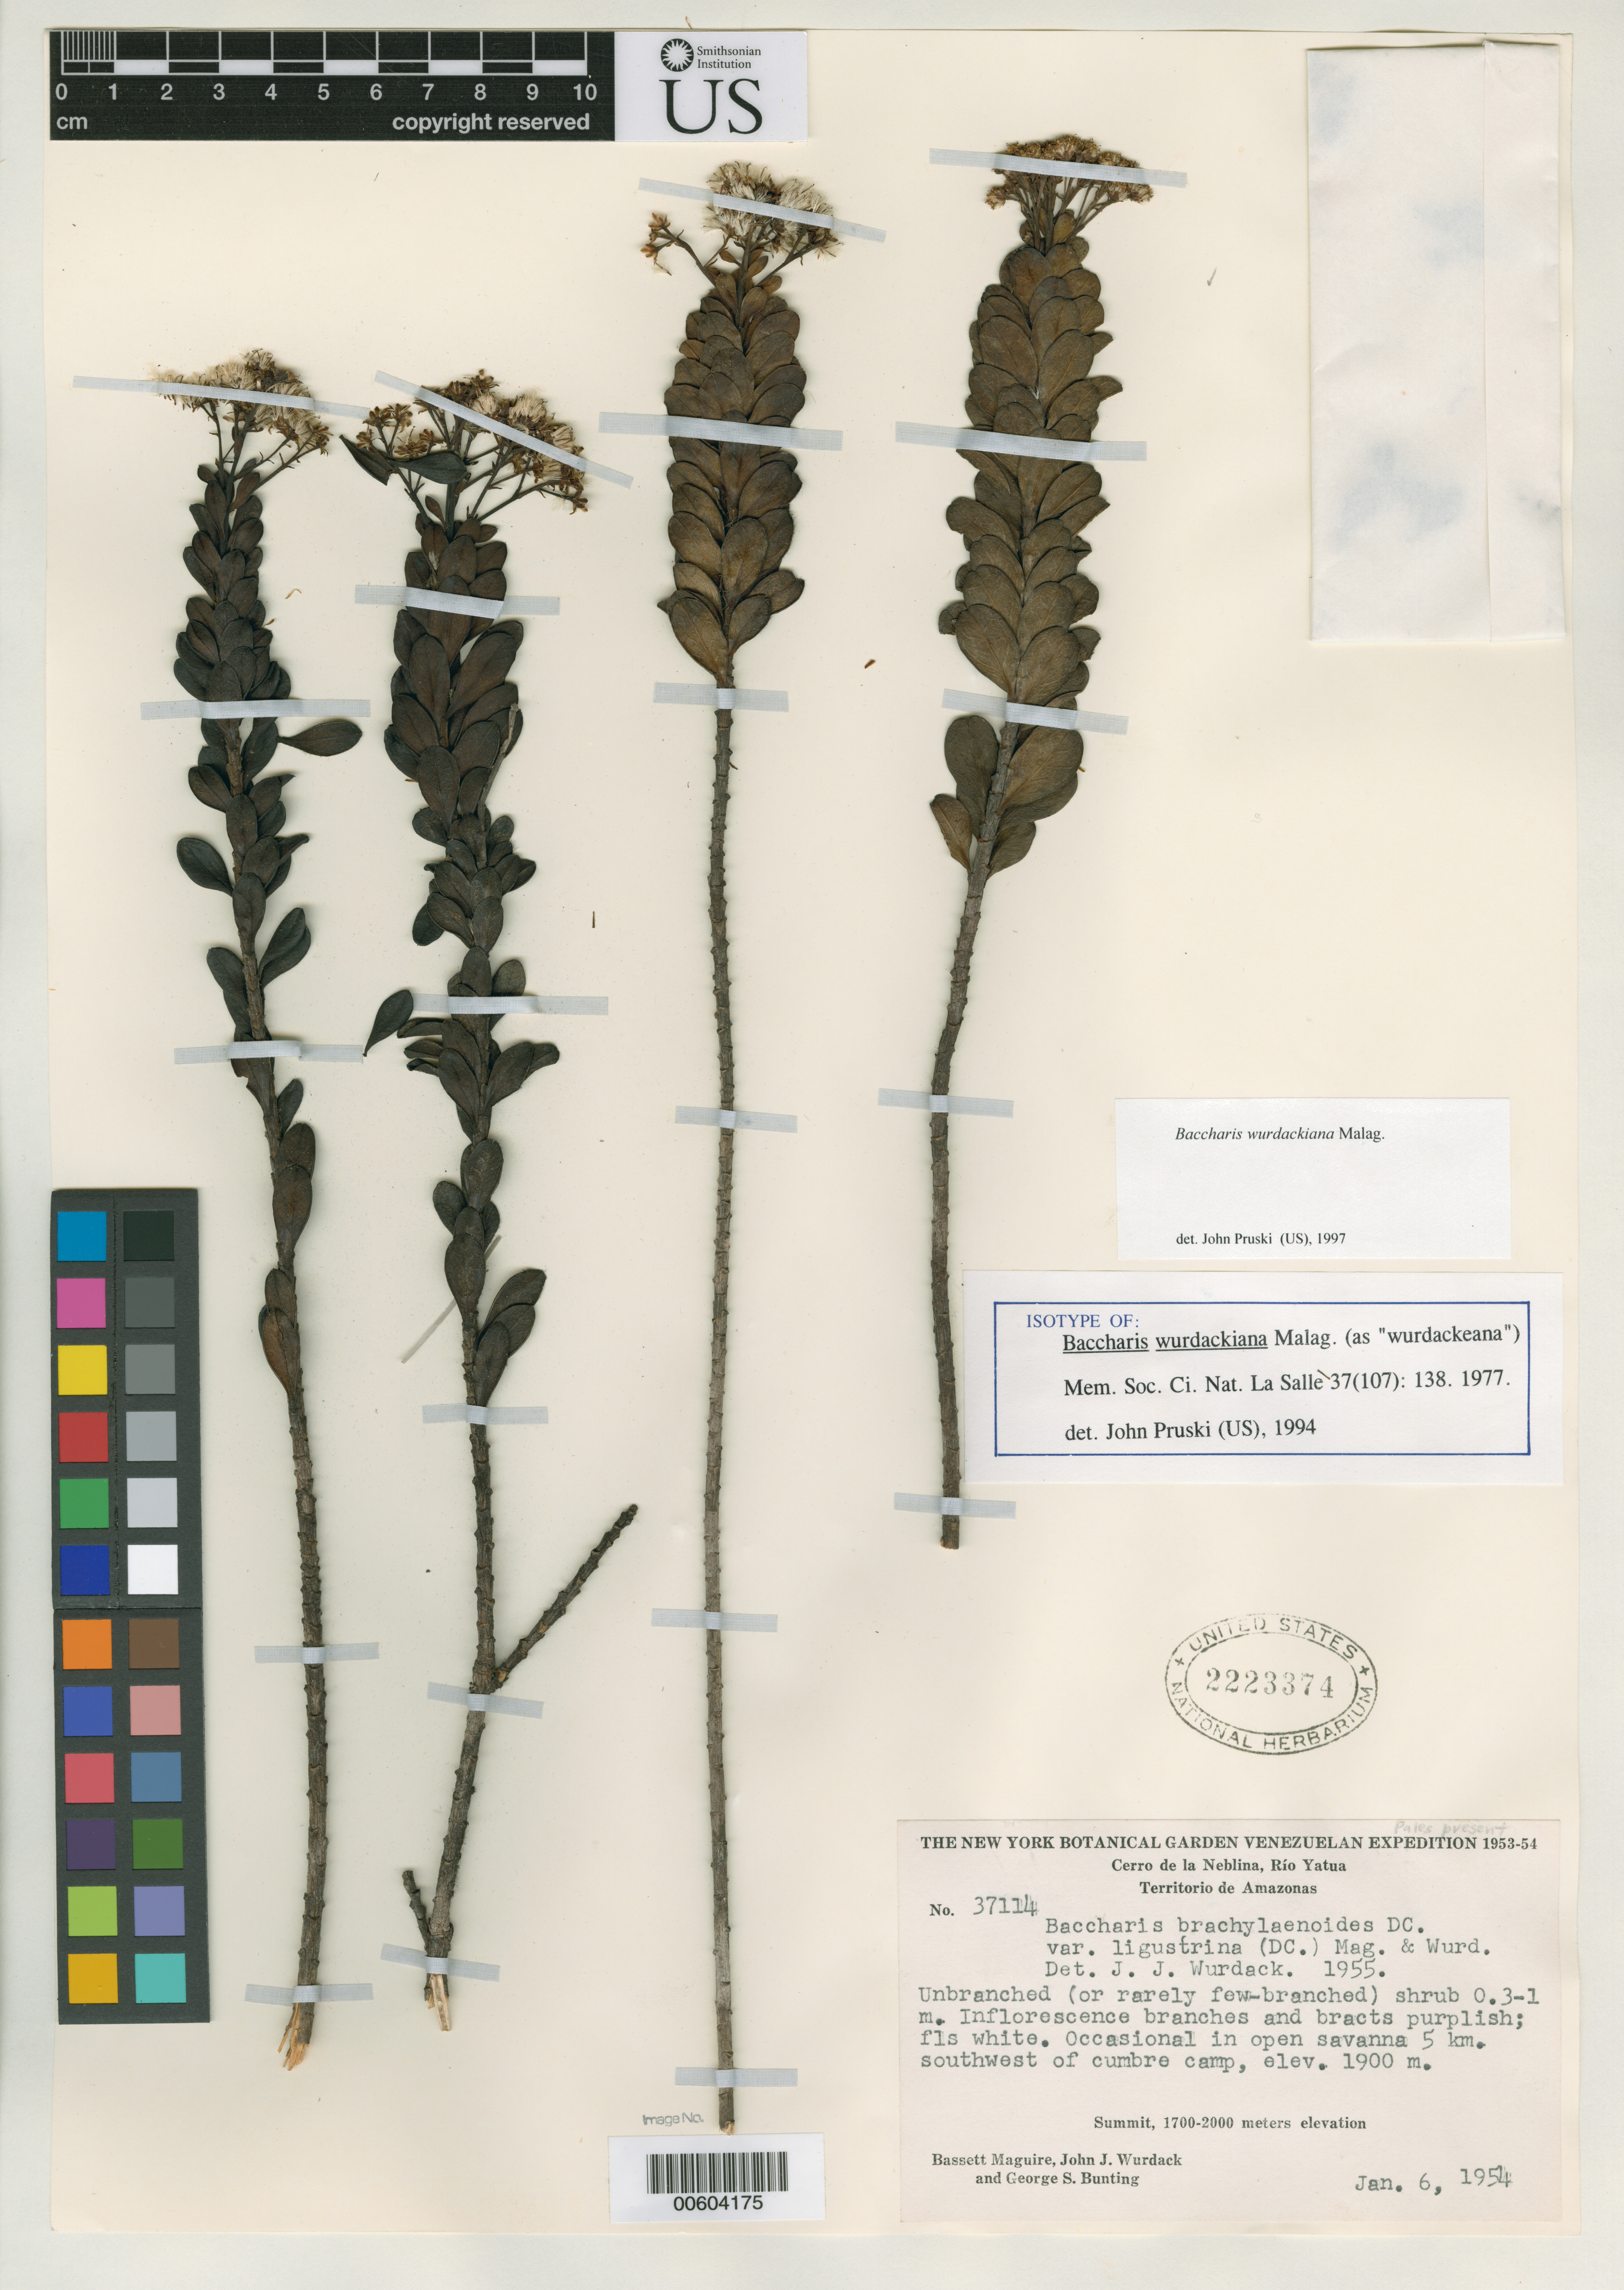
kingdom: Plantae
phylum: Tracheophyta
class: Magnoliopsida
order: Asterales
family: Asteraceae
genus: Baccharis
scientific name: Baccharis wurdackiana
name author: Malag.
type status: Isotype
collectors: B. Maguire, J. J. Wurdack & G. S. Bunting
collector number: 37114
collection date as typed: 06 Jan 1954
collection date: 1954-01-06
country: Venezuela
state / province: Amazonas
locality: Cerro de La Neblina, Rio Yatua, SW of Cumbre Camp.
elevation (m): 1900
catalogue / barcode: US 2223374